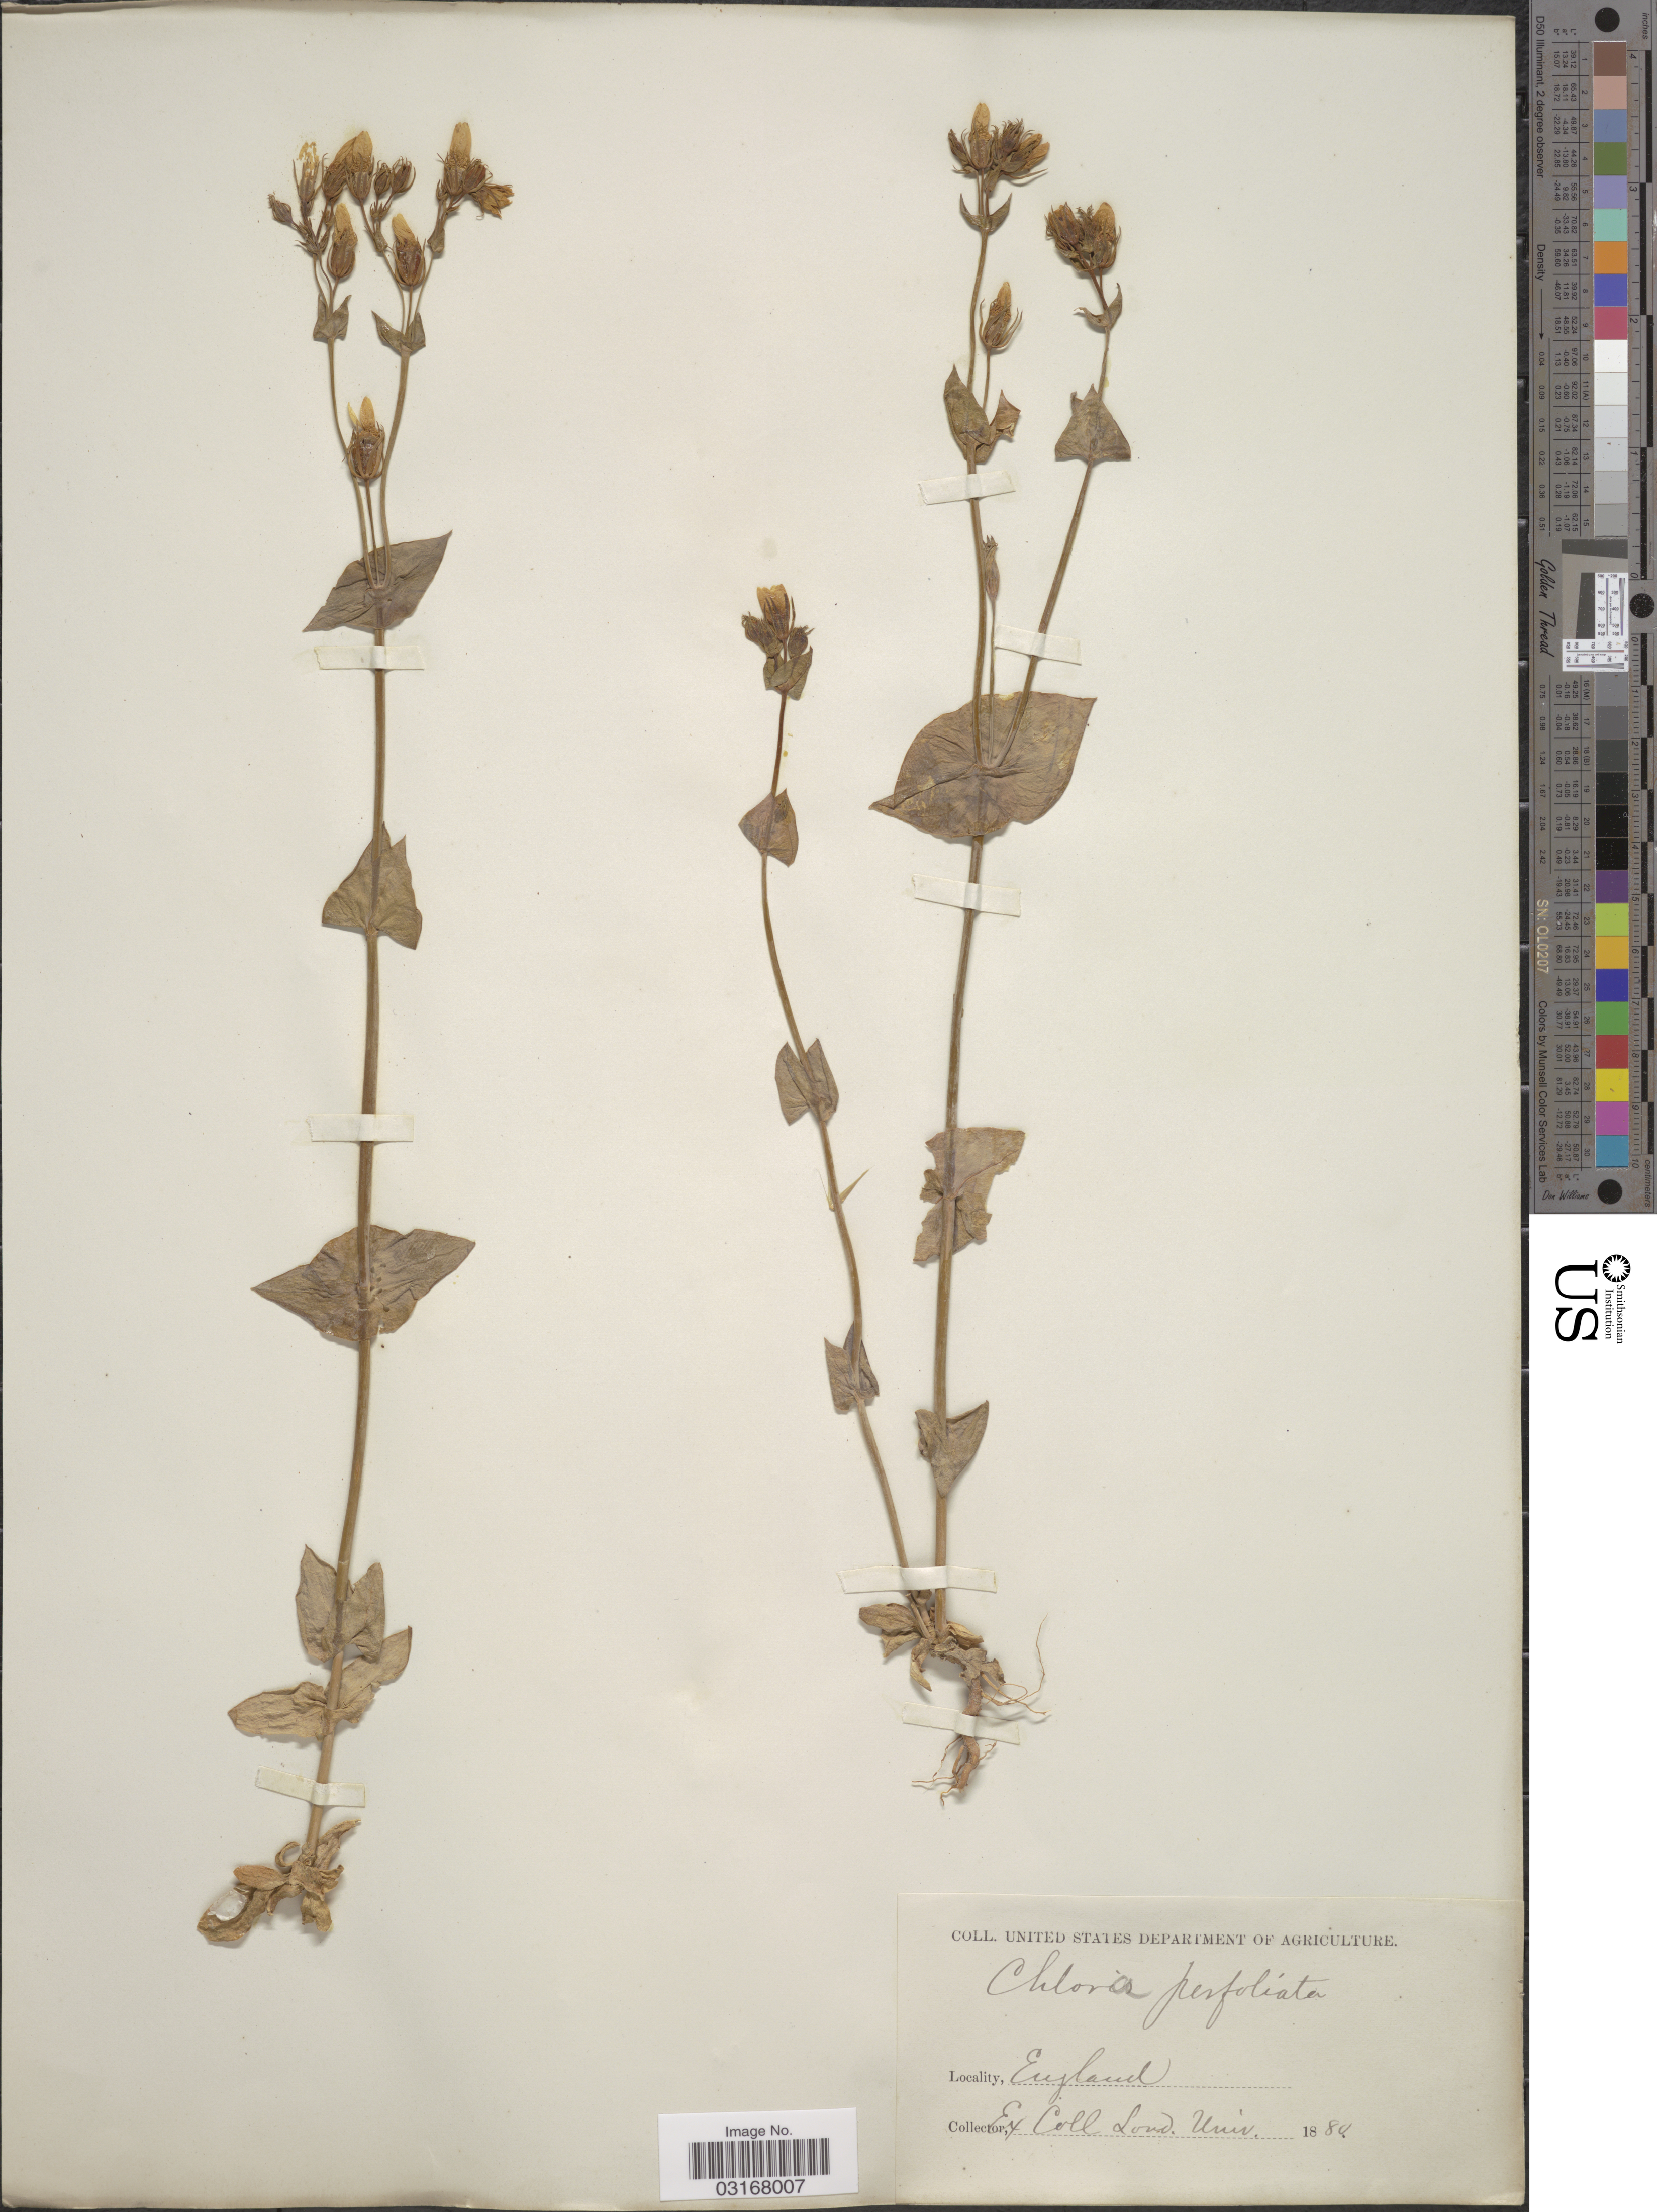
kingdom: Plantae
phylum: Tracheophyta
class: Magnoliopsida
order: Gentianales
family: Gentianaceae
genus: Chlora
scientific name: Chlora perfoliata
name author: (L.) L.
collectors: Lond. Univ.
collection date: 1880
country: United Kingdom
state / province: England